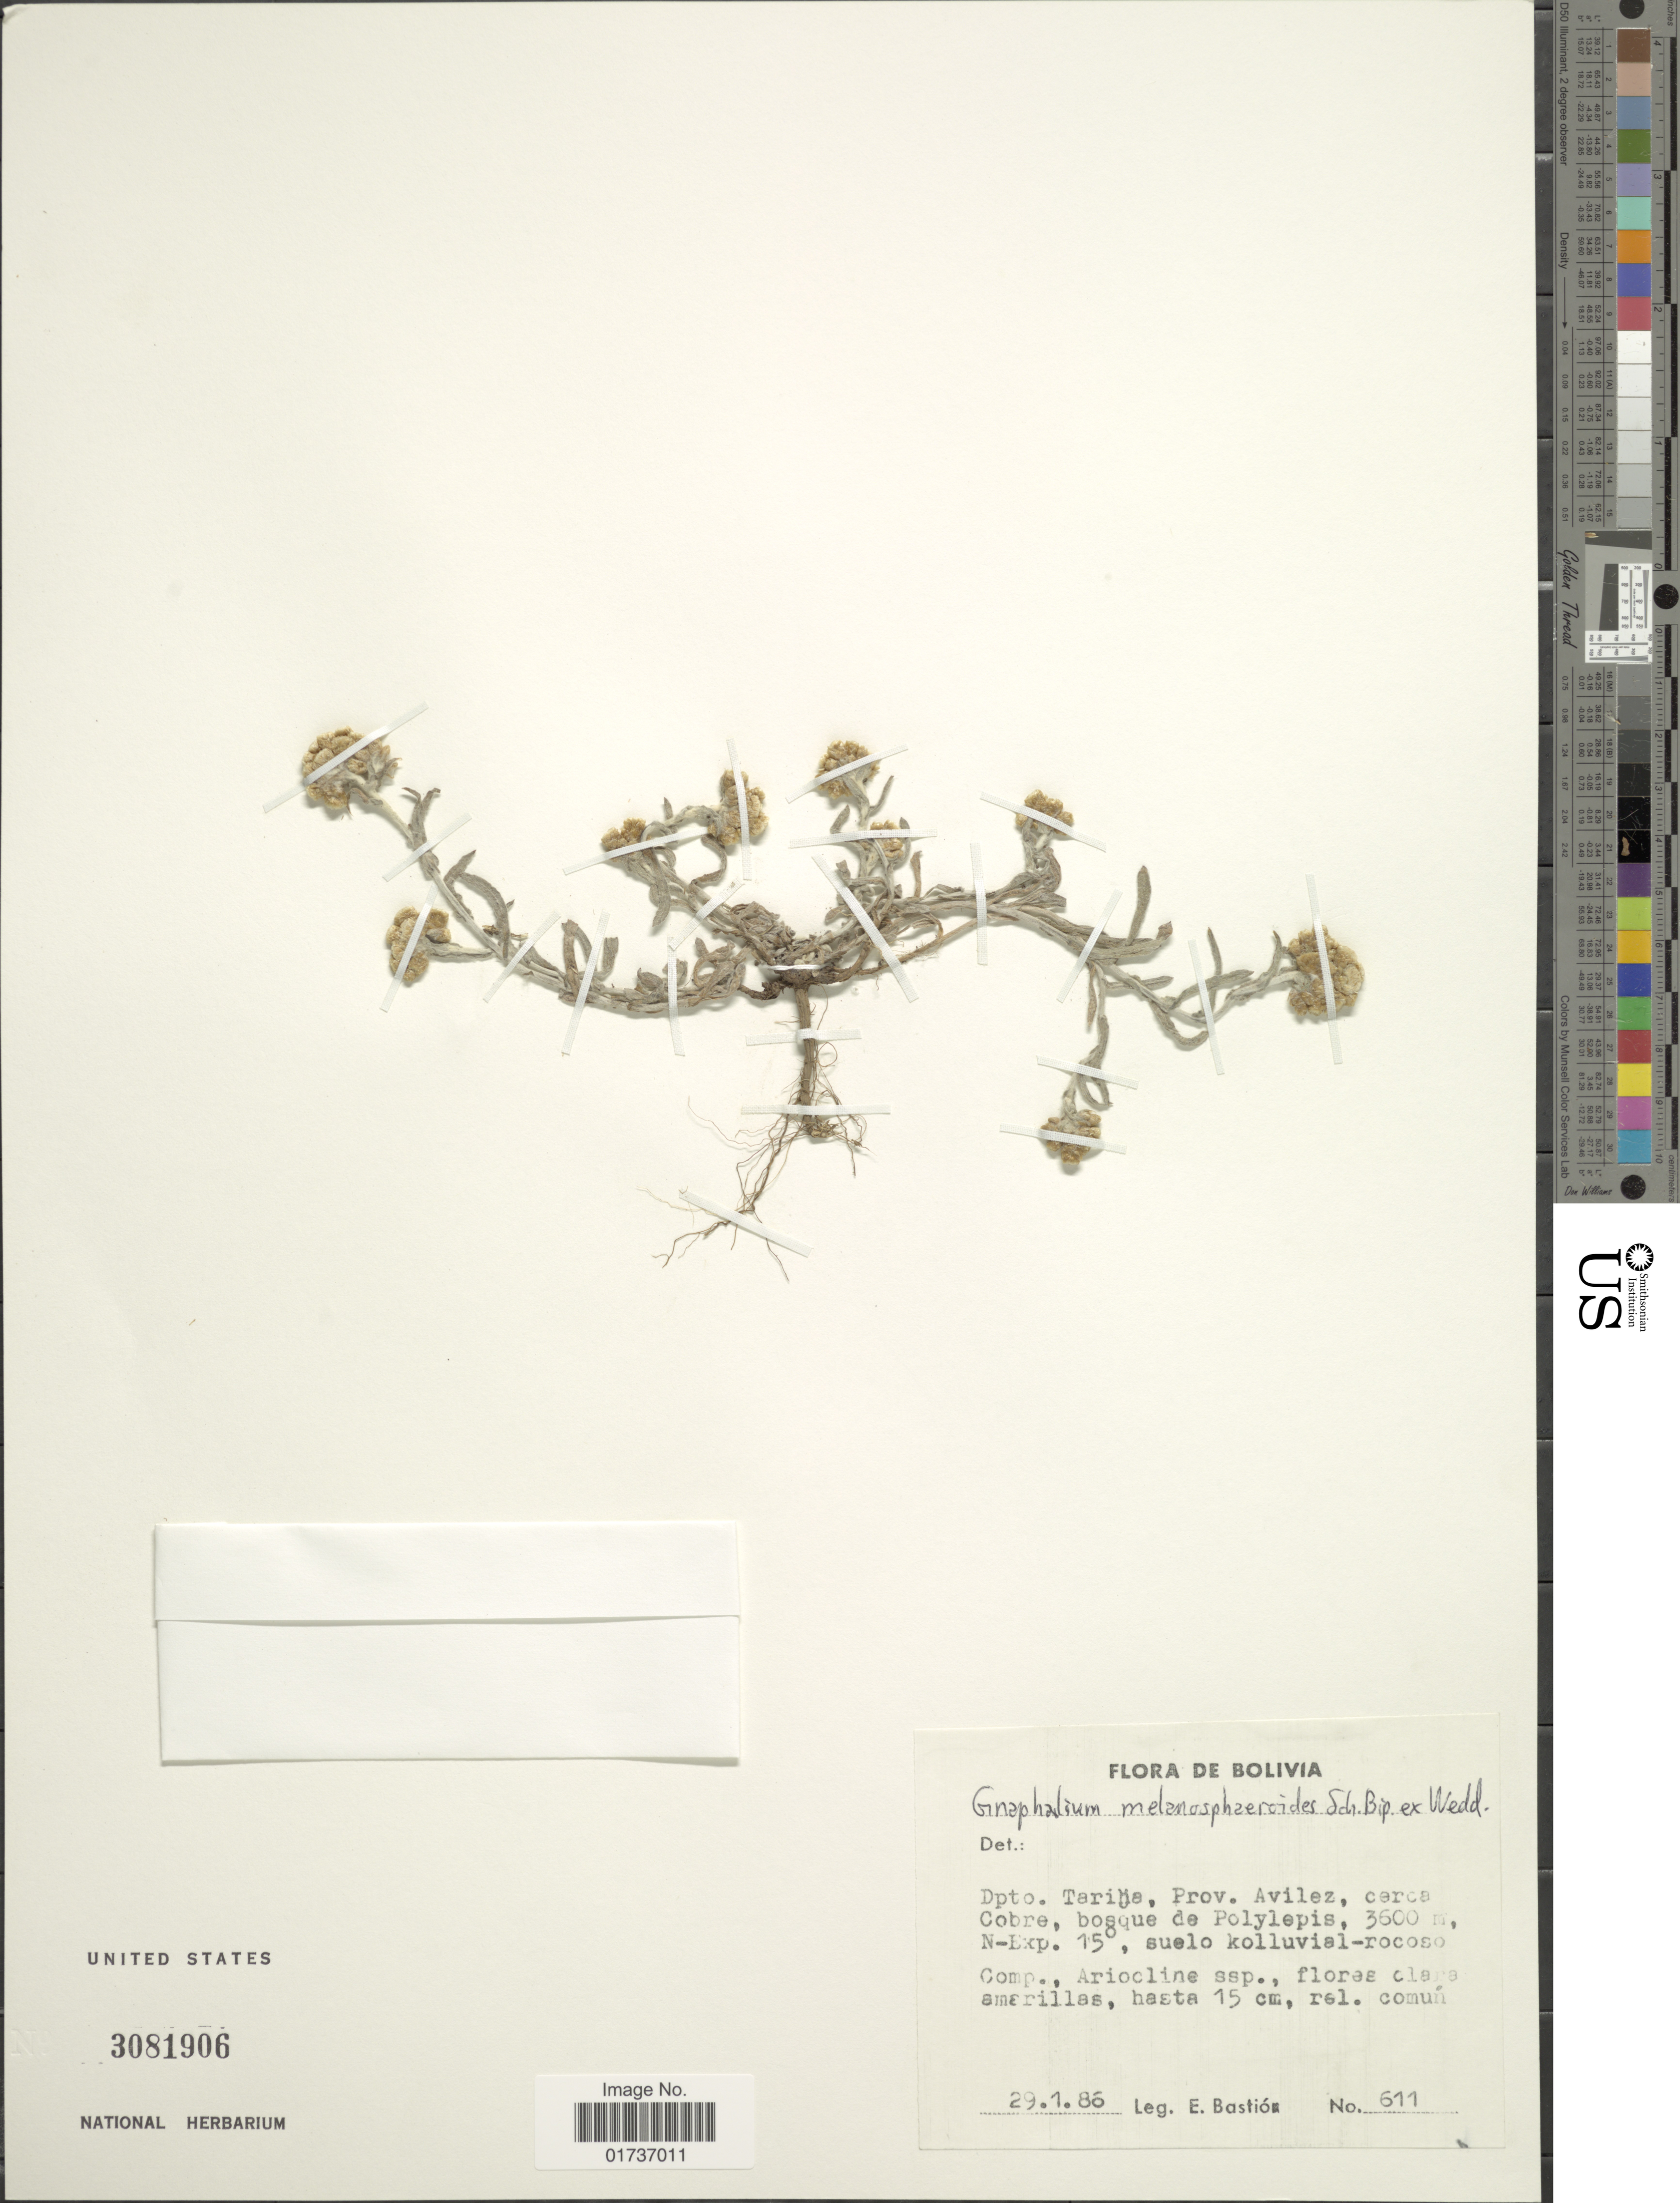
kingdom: Plantae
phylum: Tracheophyta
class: Magnoliopsida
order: Asterales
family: Asteraceae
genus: Gnaphalium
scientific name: Gnaphalium melanosphaeroides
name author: Sch. Bip. & Wedd.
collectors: E. Bastion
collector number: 611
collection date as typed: Transcribed d/m/y: 29/1/86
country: Bolivia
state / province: Tarija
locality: Dpto. Tarija, Prov. Avilez, cerca Cobre, bosque de Polylepis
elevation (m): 3600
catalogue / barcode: US 3081906